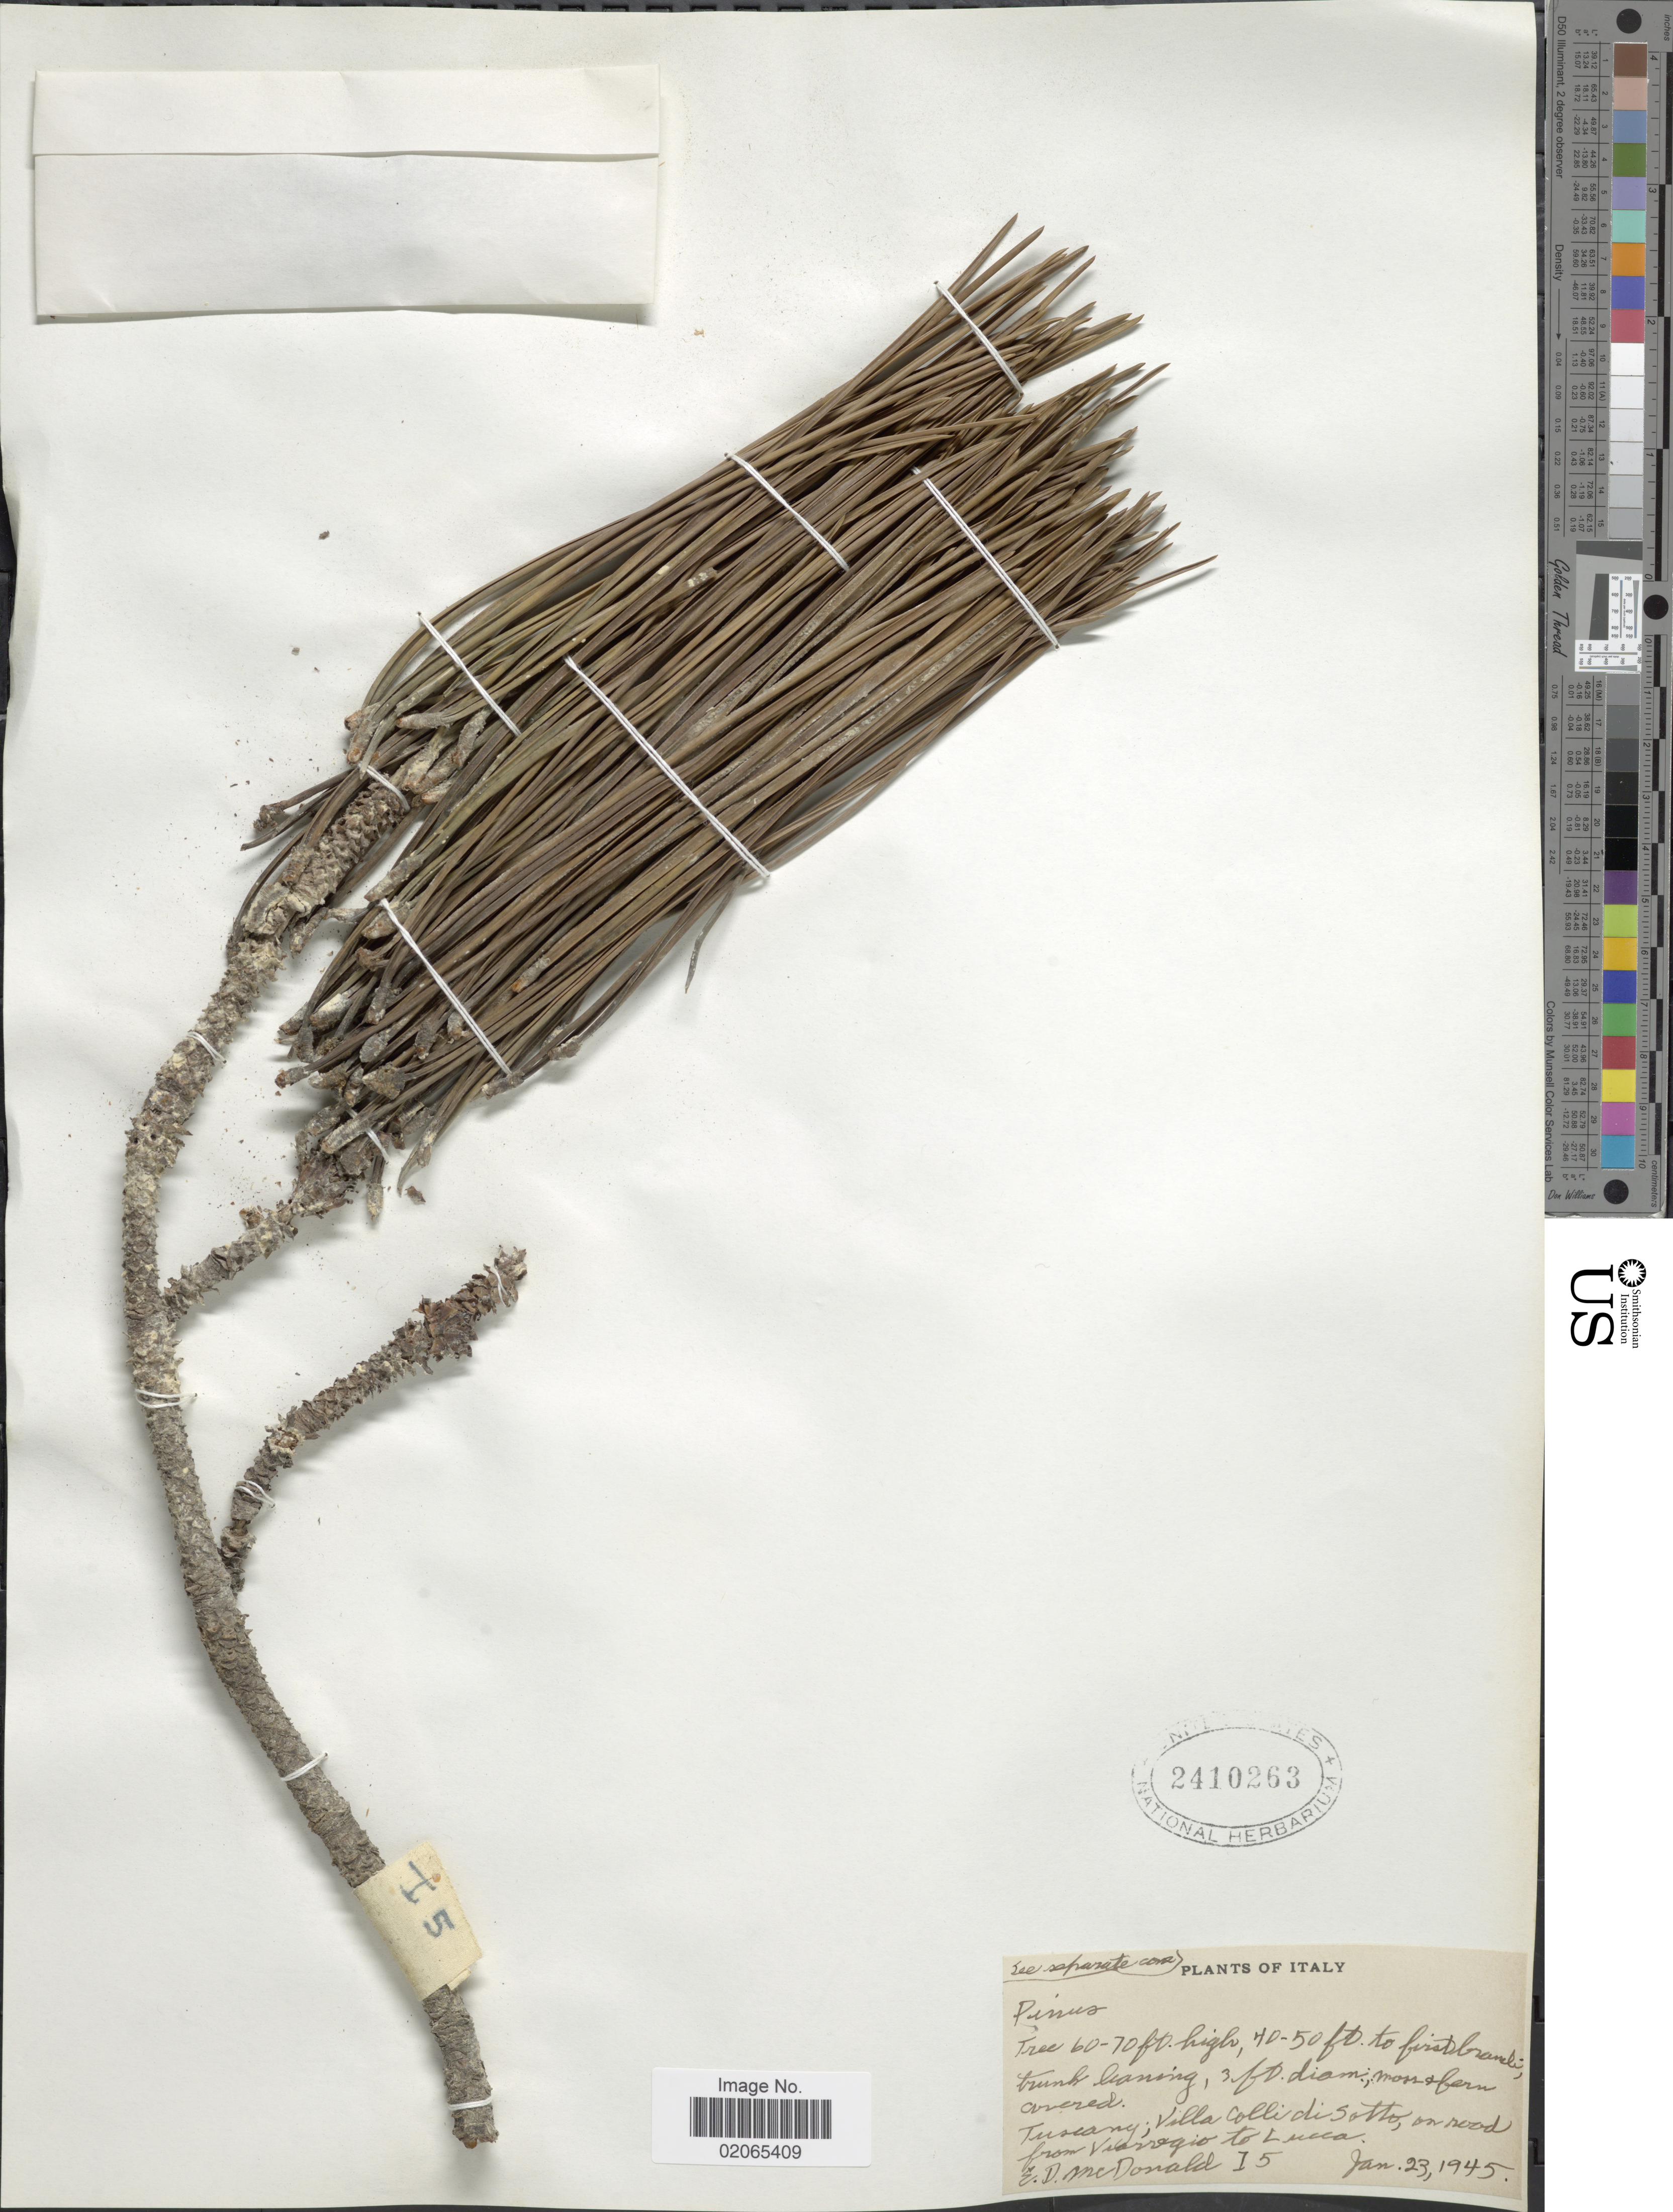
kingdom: Plantae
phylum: Tracheophyta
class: Pinopsida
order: Pinales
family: Pinaceae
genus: Pinus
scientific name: Pinus sp.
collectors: E. D. McDonald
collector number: I5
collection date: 1945-01-23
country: Italy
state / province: Tuscany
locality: Tuscany; Villa Colli di Sotto, on road from Vearregio to Lucca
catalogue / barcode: US 2410263